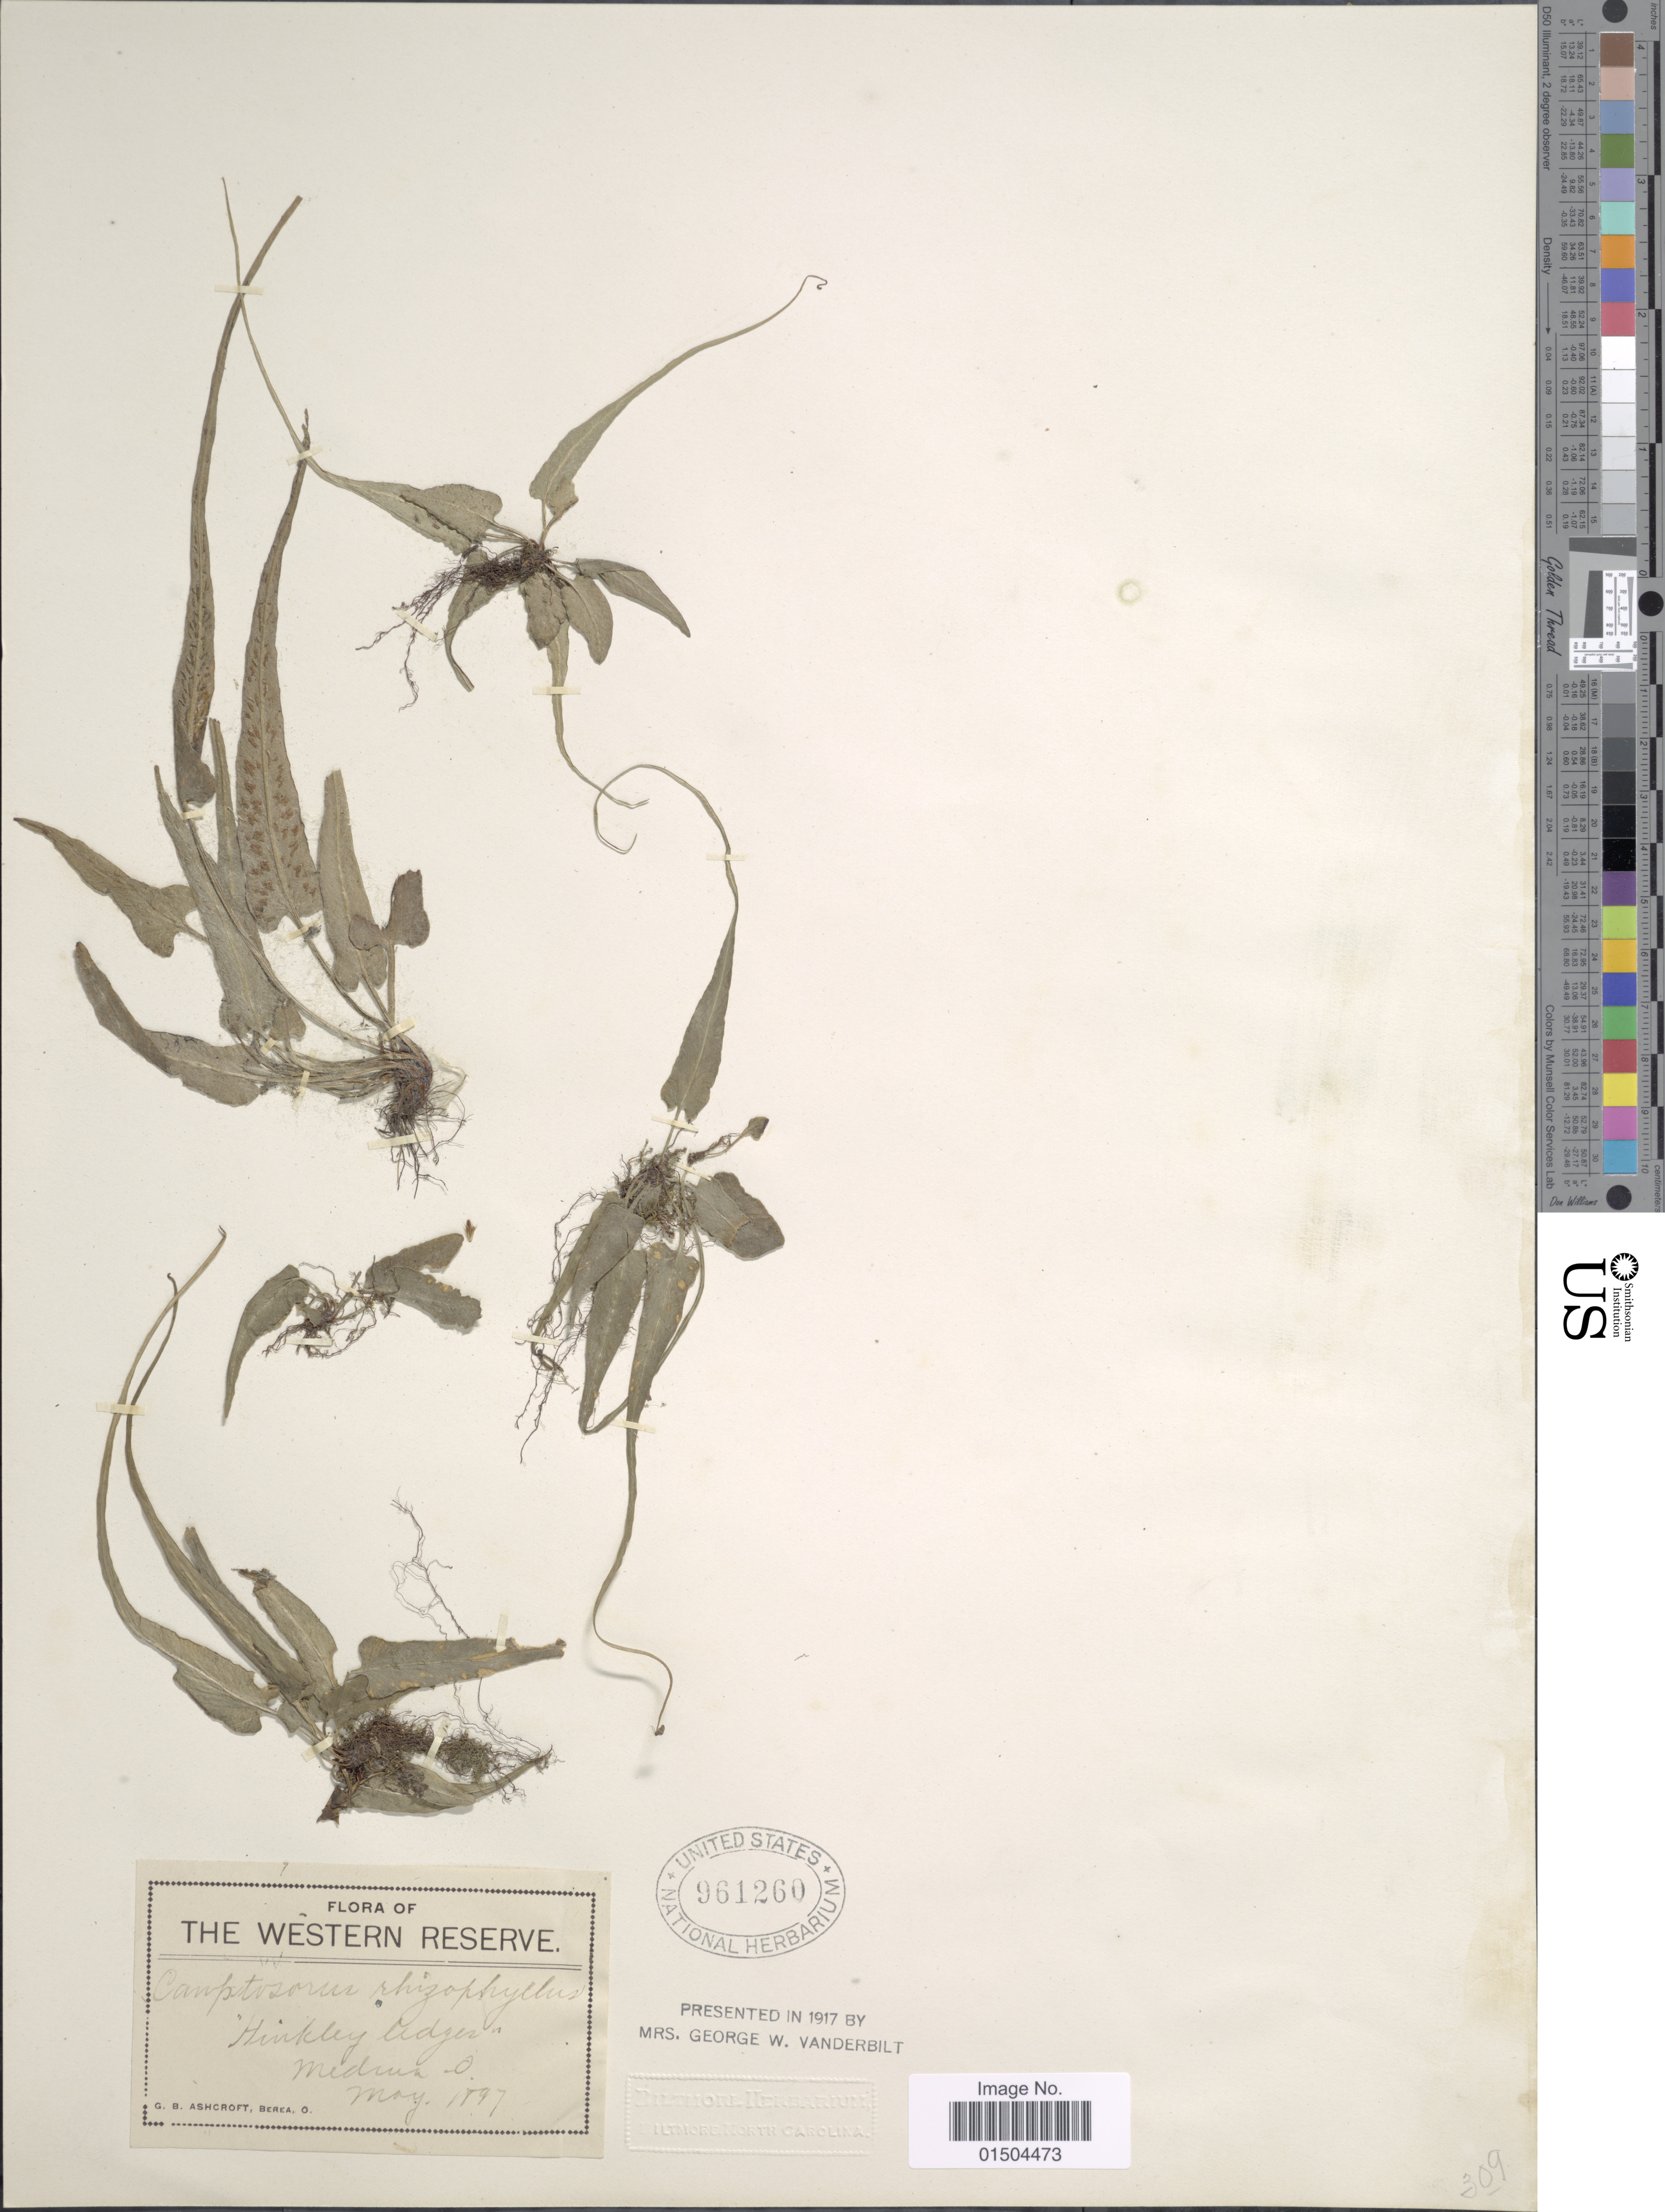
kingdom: Plantae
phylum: Tracheophyta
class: Polypodiopsida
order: Polypodiales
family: Aspleniaceae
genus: Asplenium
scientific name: Asplenium rhizophyllum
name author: L.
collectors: G. Ashcroft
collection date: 1897-05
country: United States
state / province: Ohio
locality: The Western Reserve. Hinkley ledges. Medina, O.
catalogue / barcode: US 961260